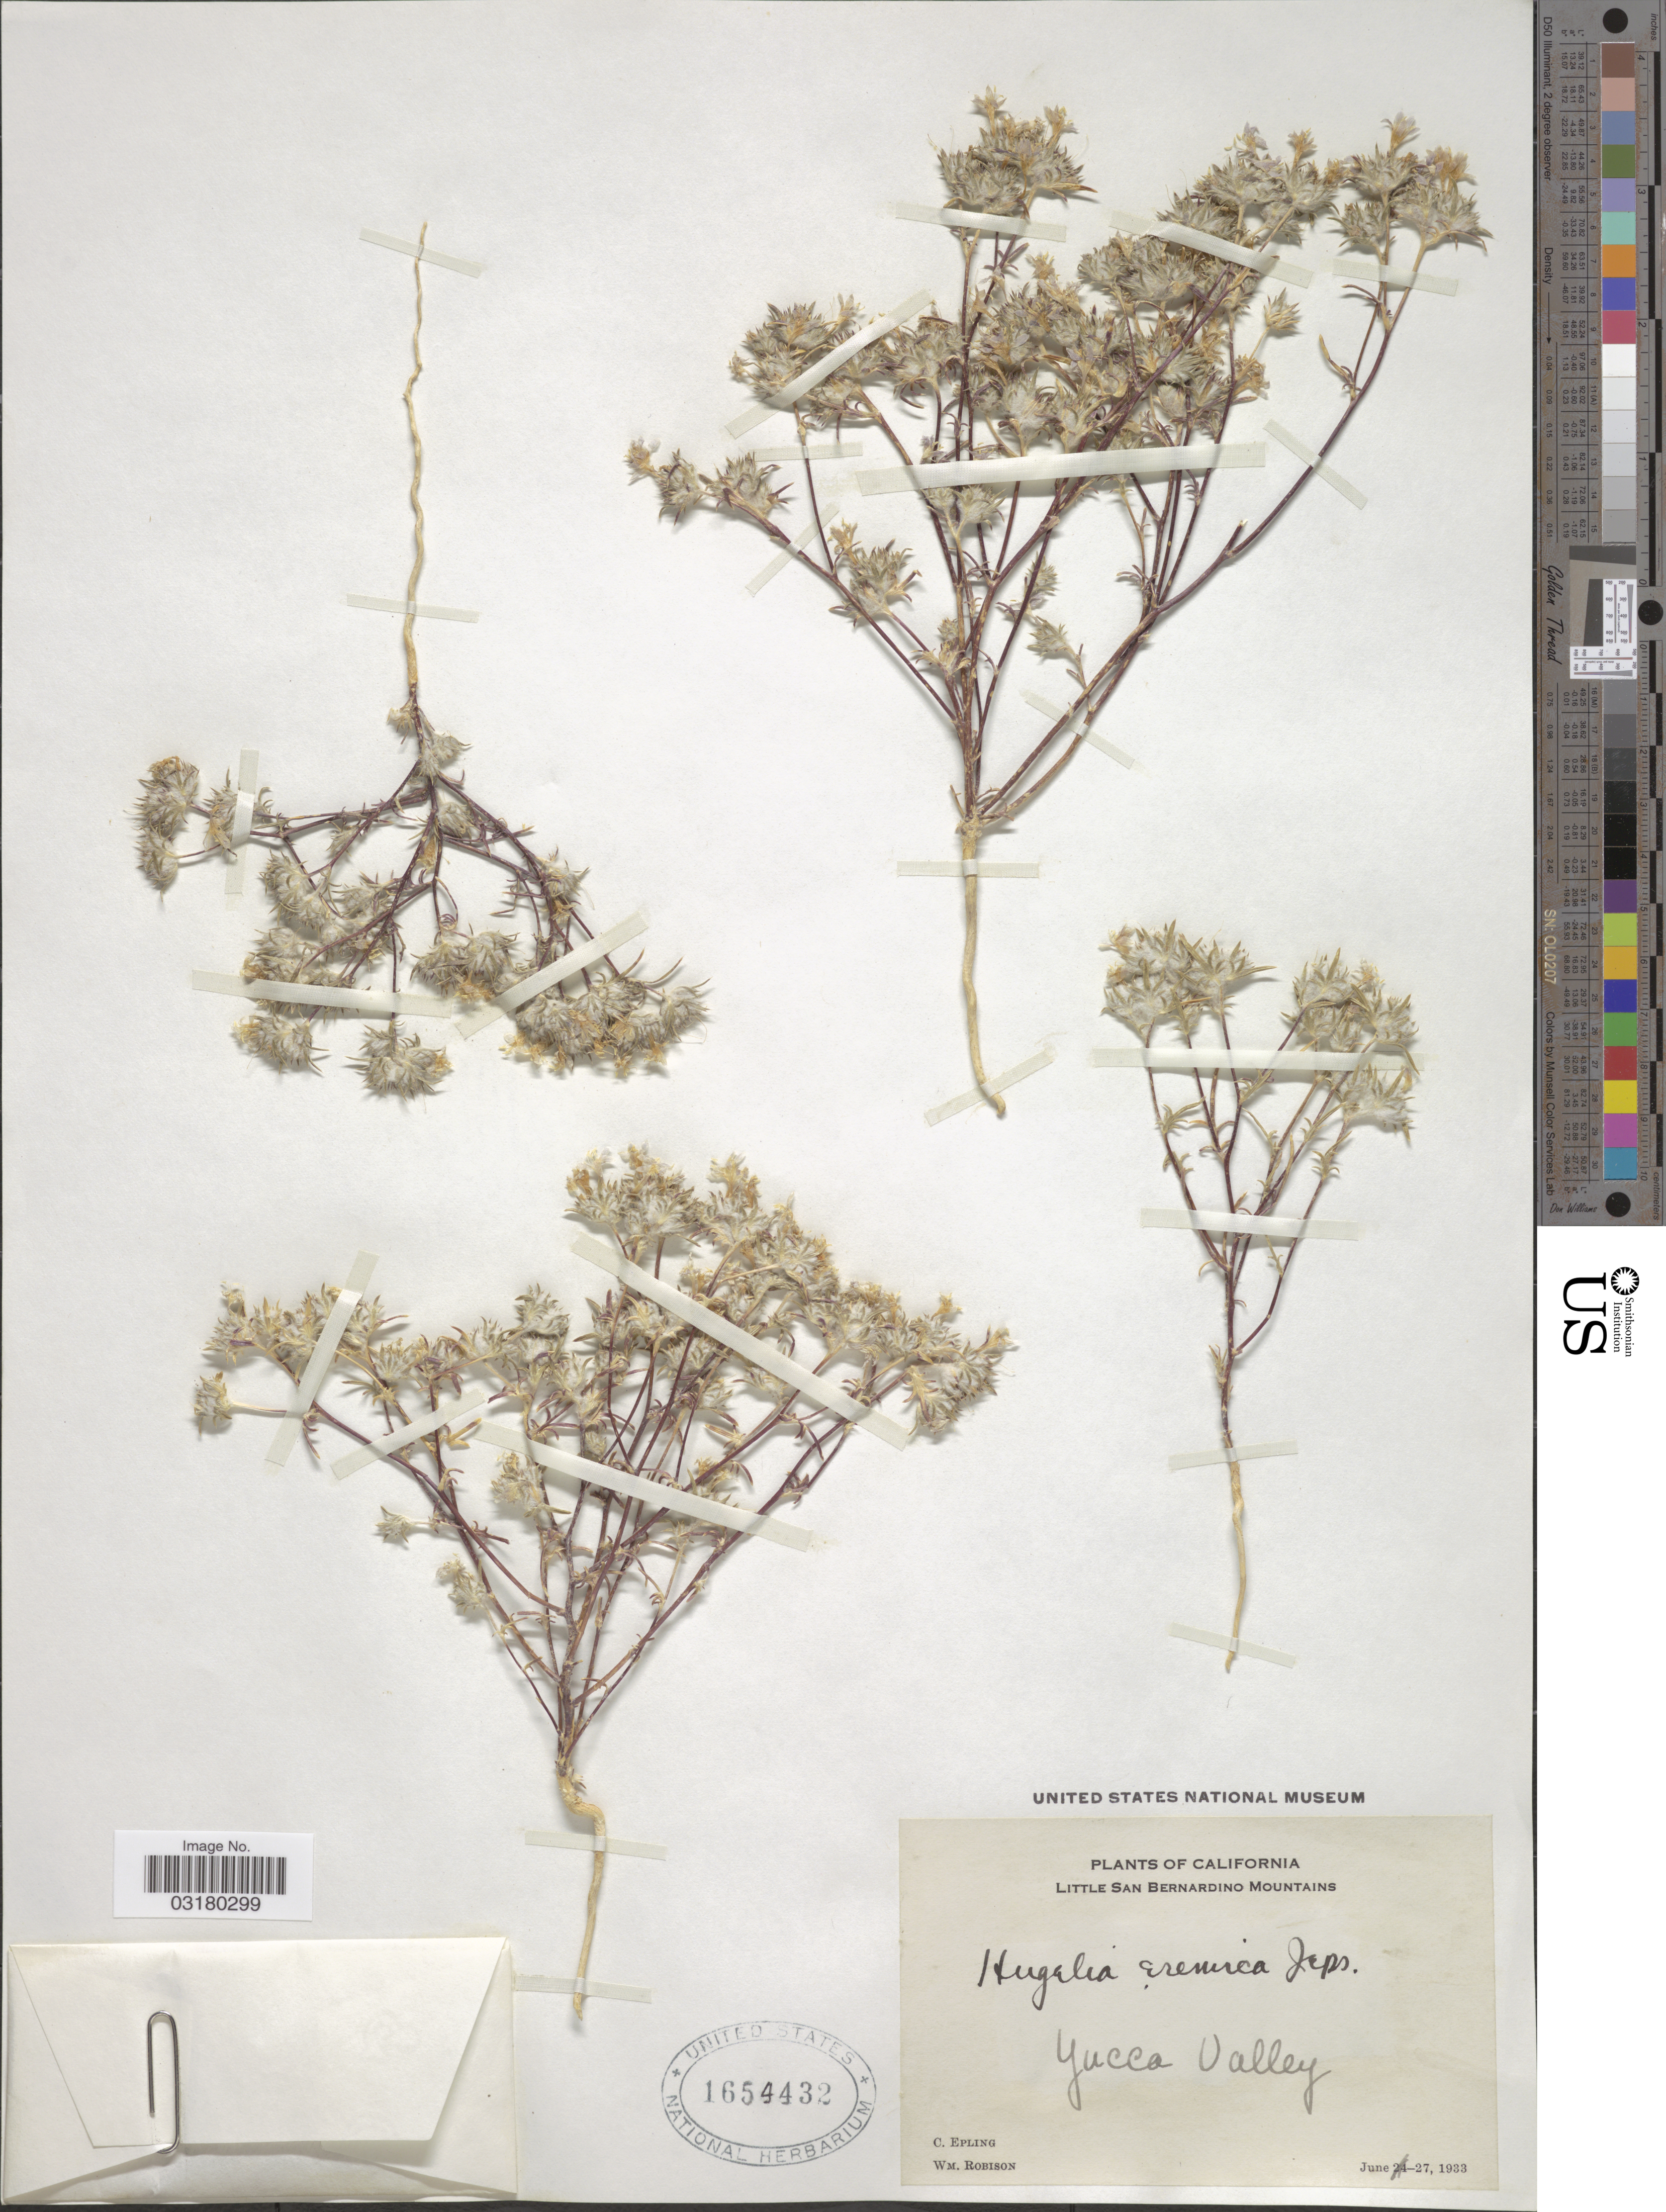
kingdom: Plantae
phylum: Tracheophyta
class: Magnoliopsida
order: Ericales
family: Polemoniaceae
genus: Eriastrum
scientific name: Eriastrum eremicum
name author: (Jeps.) H. Mason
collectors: C. C. Epling & W. Robison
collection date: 1933-06-27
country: United States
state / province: California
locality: Little San Bernardino Mountains. Yucca Valley.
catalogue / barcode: US 1654432